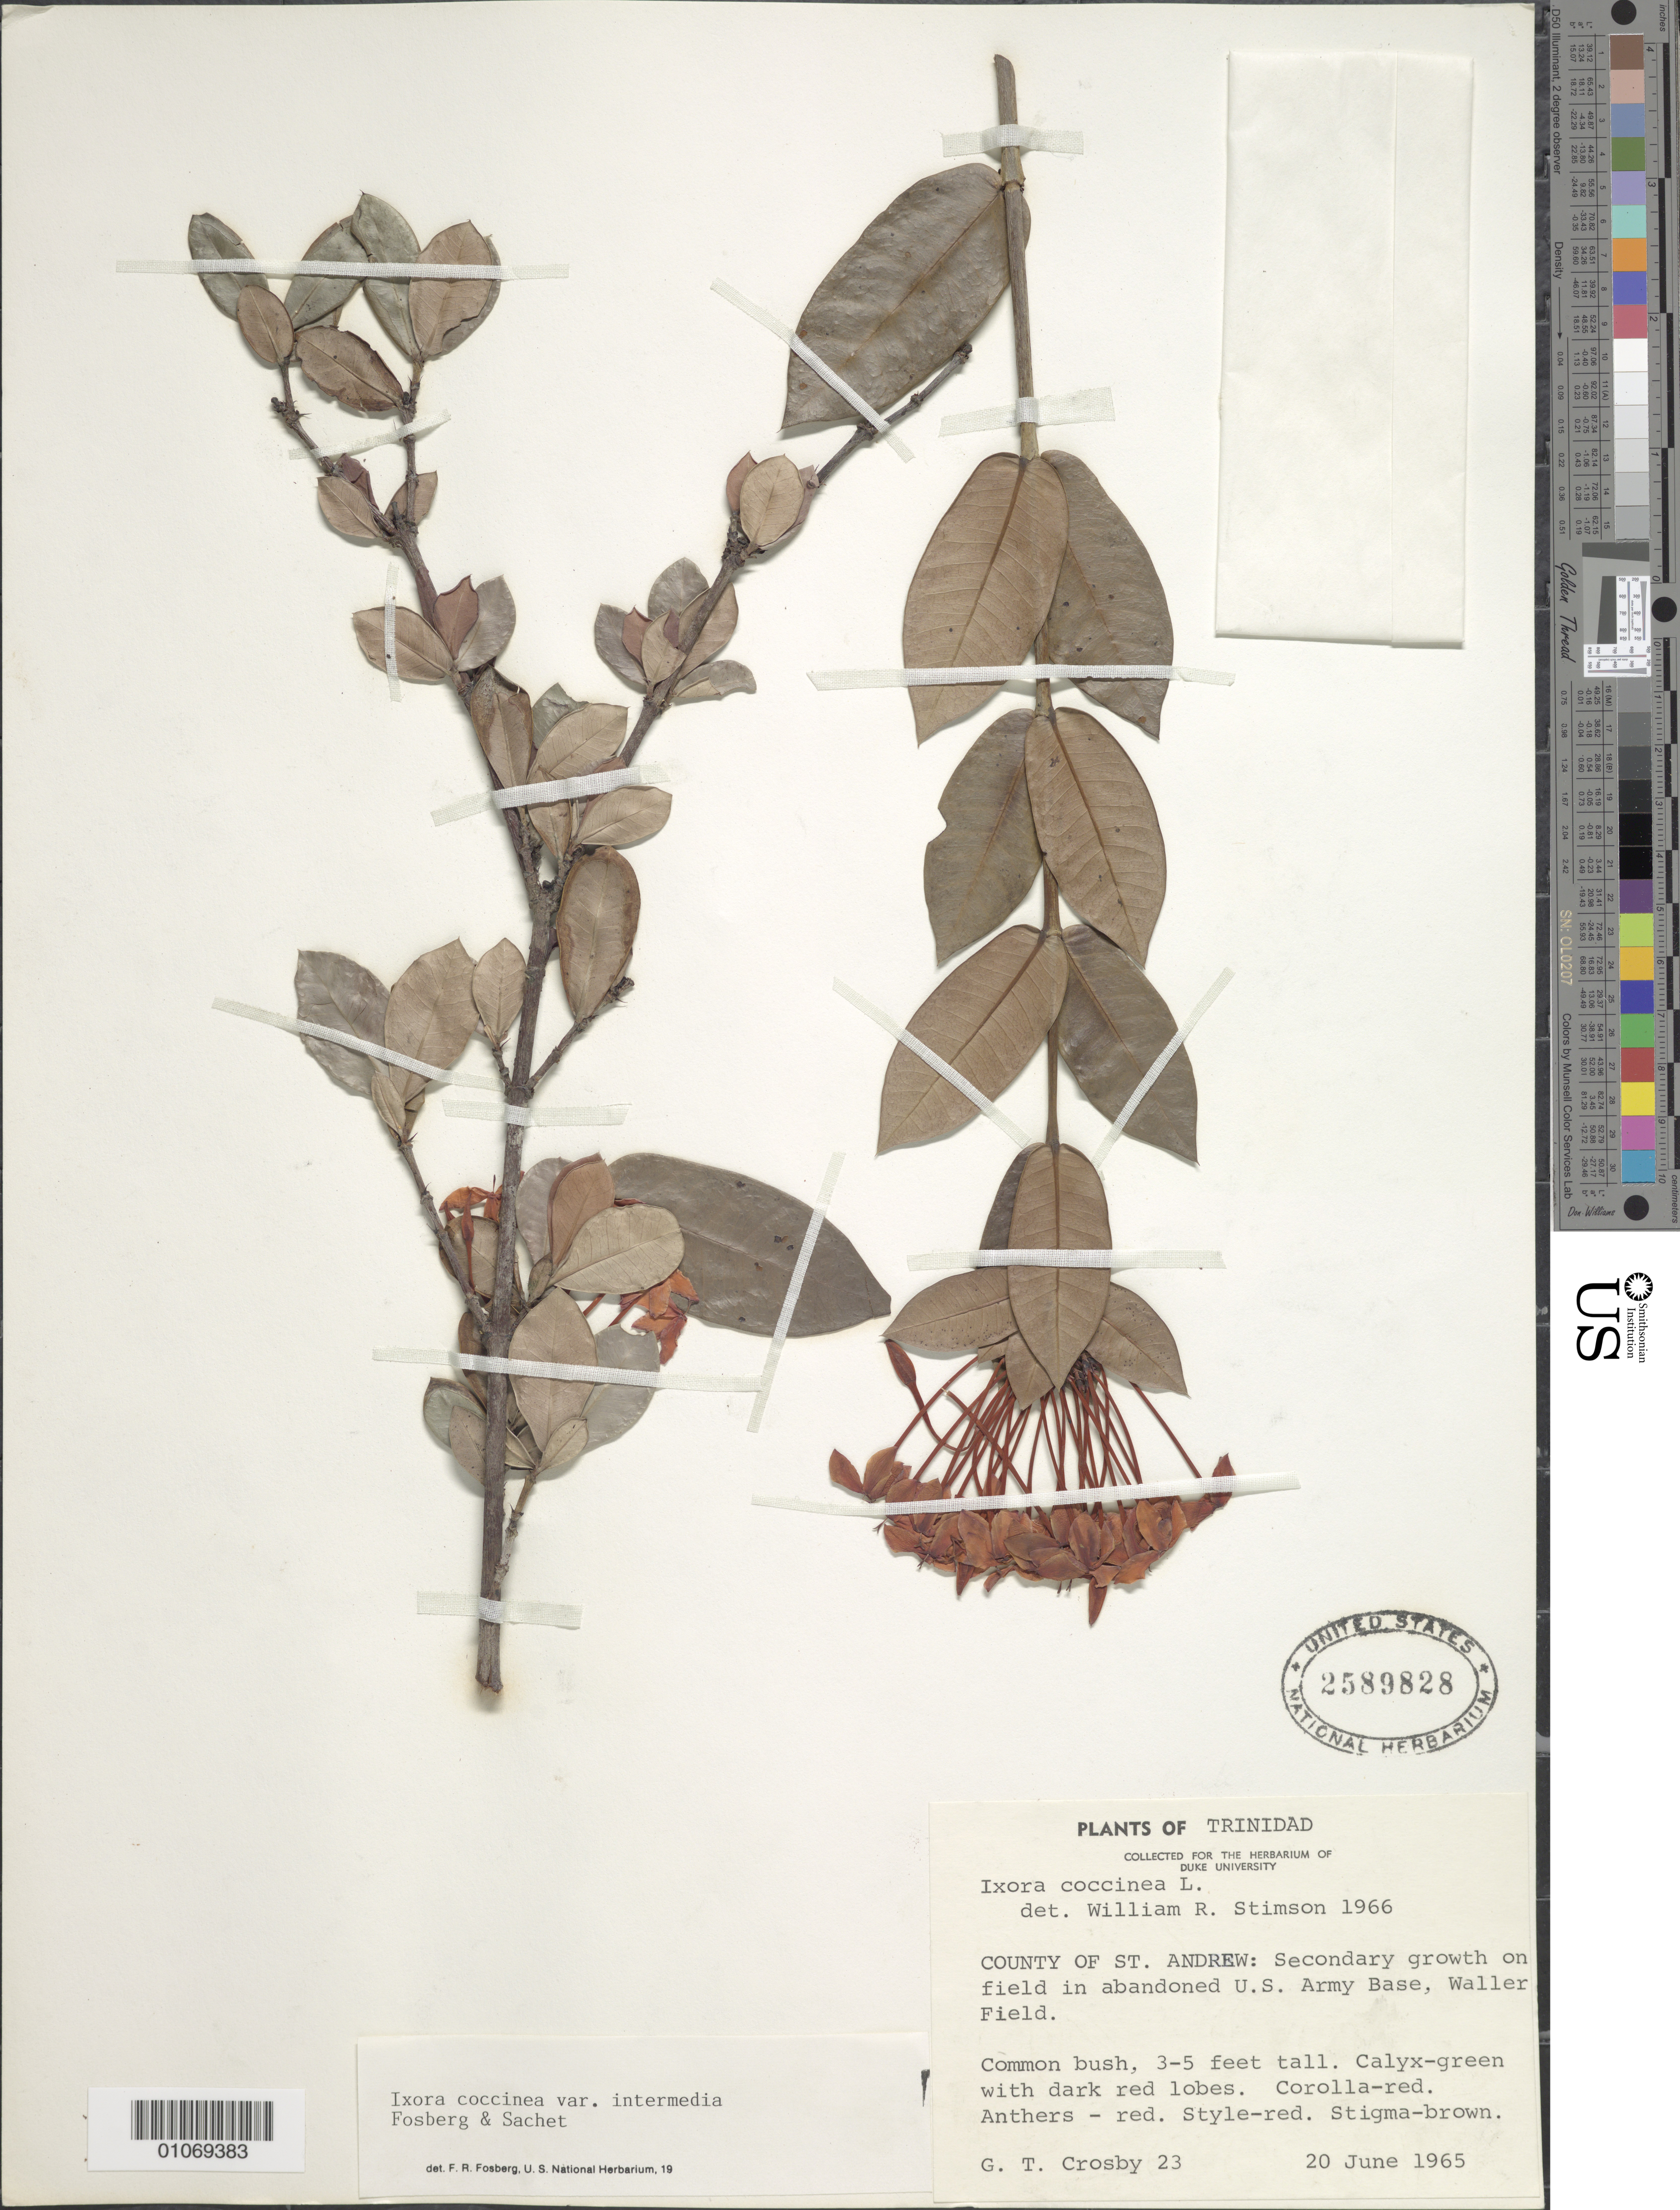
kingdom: Plantae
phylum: Tracheophyta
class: Magnoliopsida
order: Gentianales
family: Rubiaceae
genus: Ixora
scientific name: Ixora coccinea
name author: L.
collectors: G. T. Crosby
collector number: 23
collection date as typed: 20 Jun 1965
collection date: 1965-06-20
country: Trinidad and Tobago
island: Trinidad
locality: County of St. Andrew: Secondary growth on field in abandoned U.S. Army Base, Waller Field.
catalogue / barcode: US 2589828